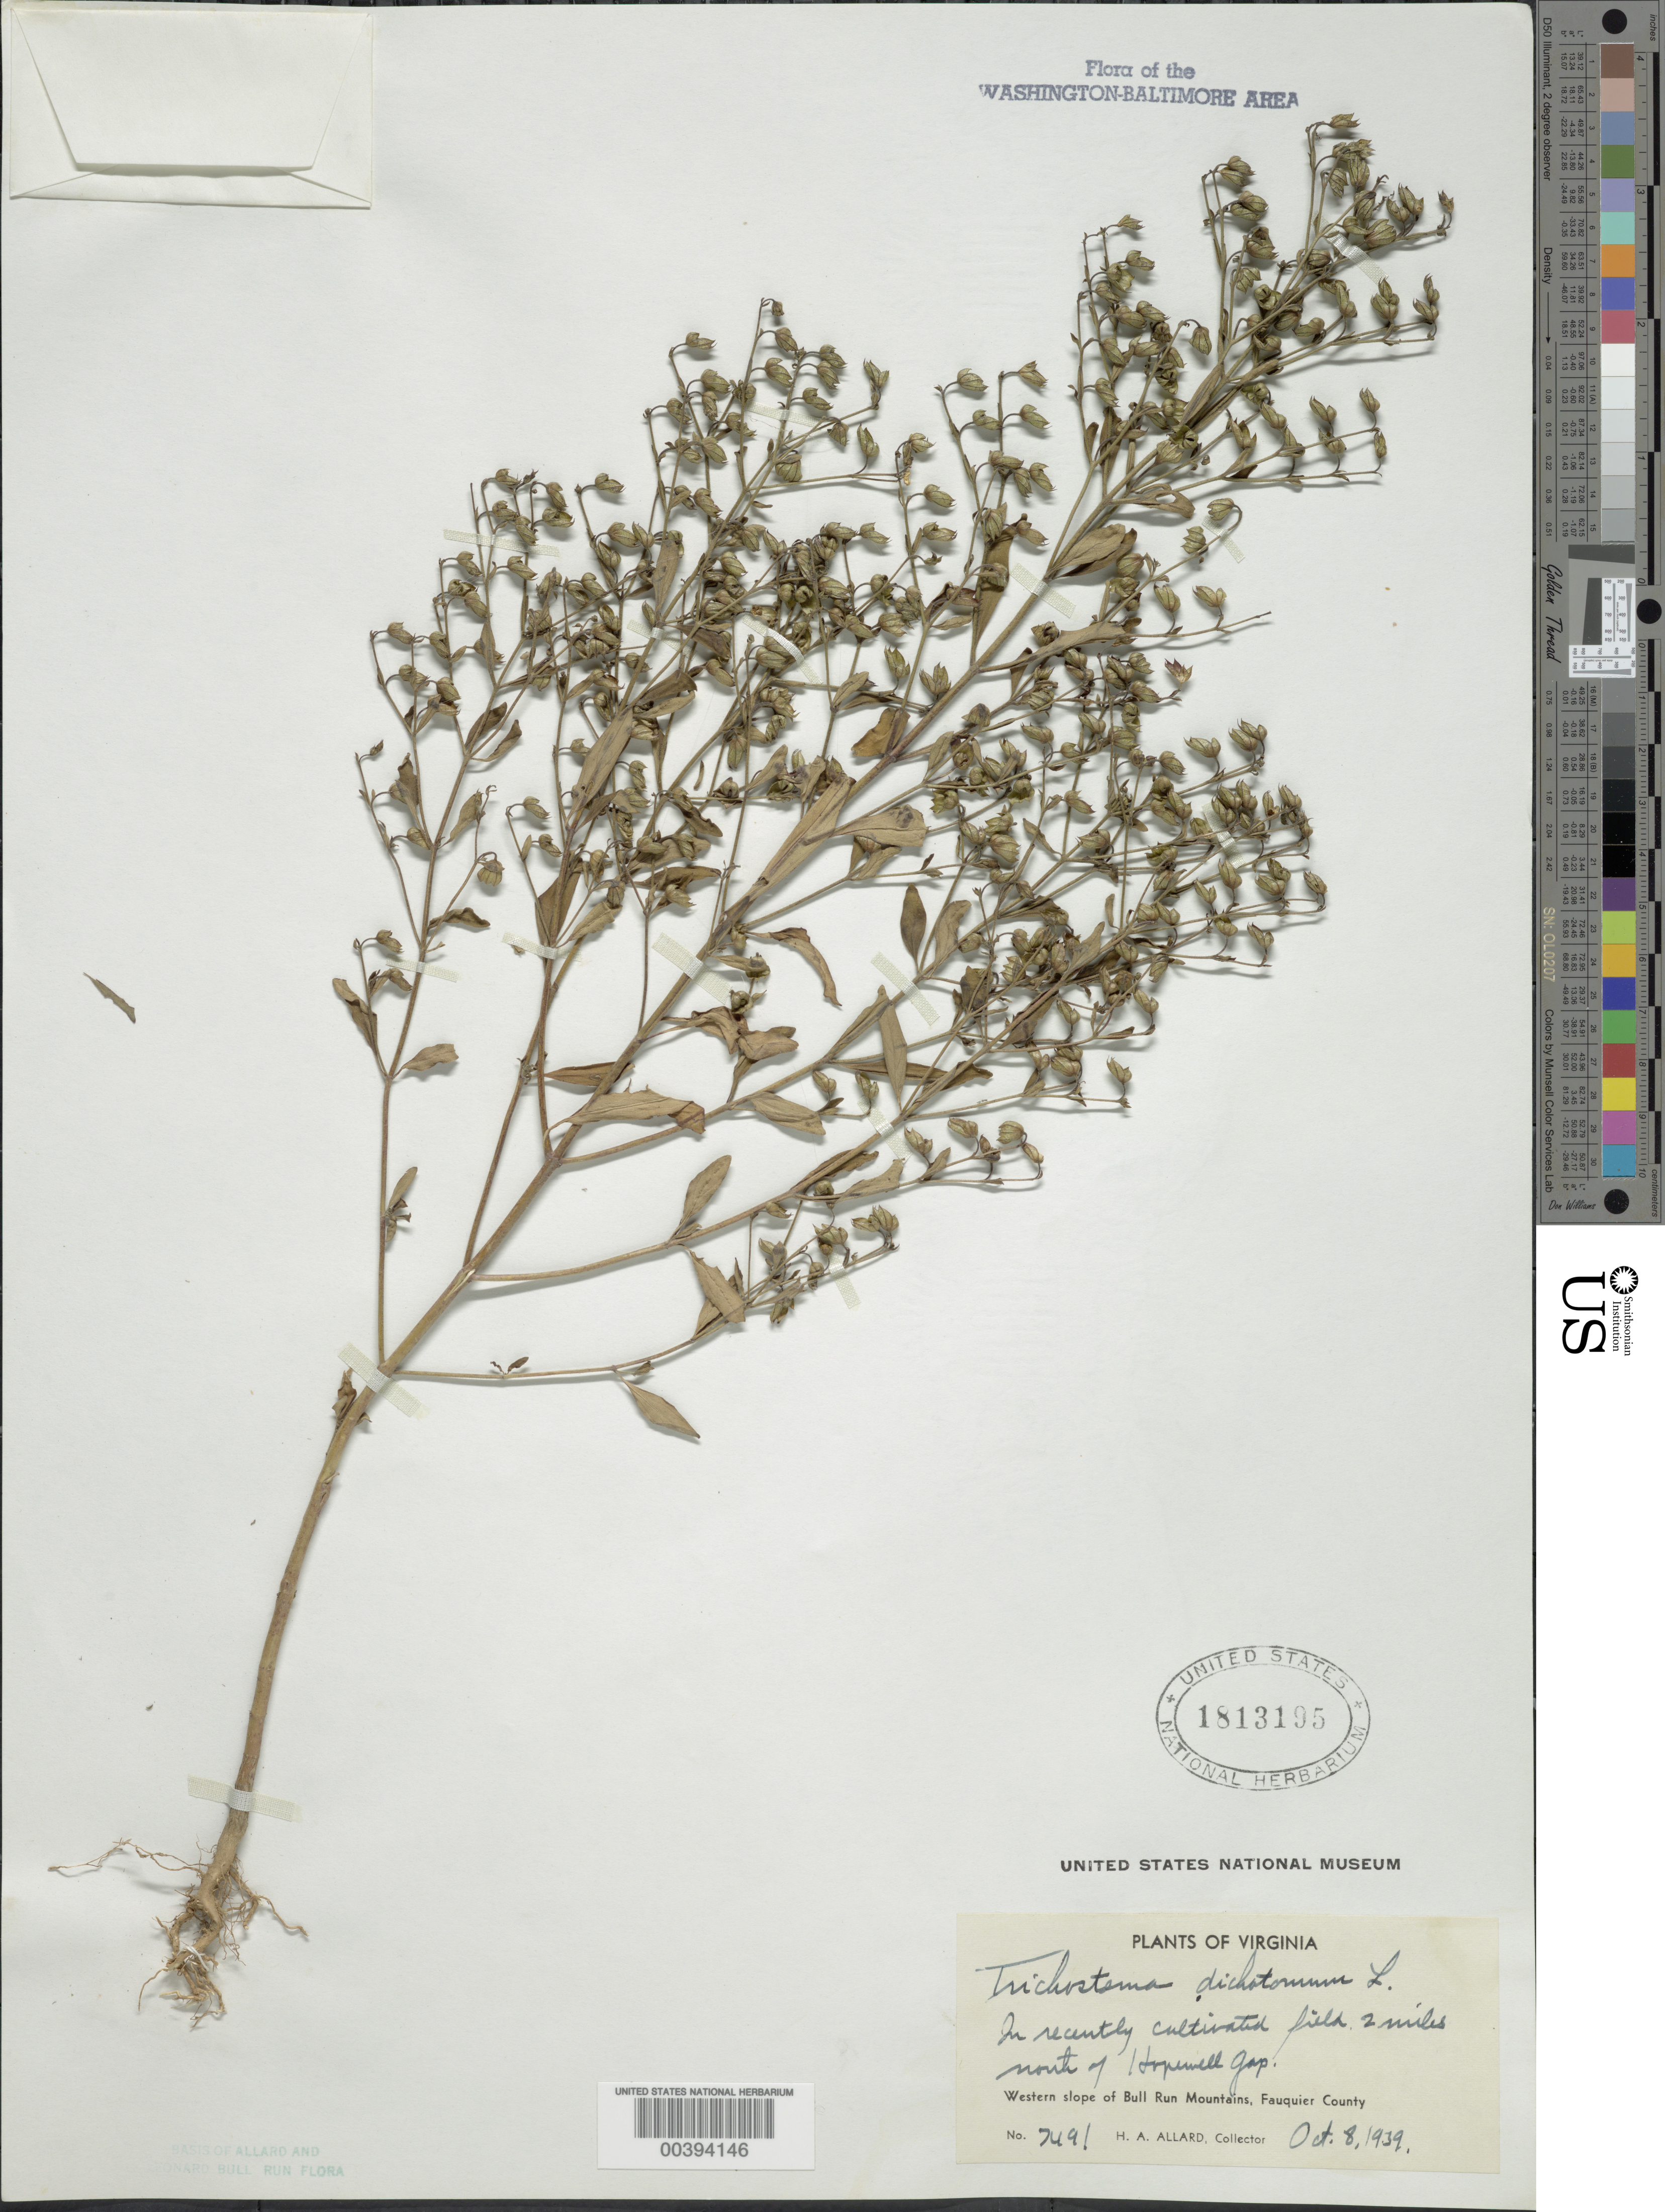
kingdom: Plantae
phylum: Tracheophyta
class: Magnoliopsida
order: Lamiales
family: Lamiaceae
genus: Trichostema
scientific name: Trichostema dichotomum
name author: L.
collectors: H. A. Allard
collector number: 7491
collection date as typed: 08 Oct 1939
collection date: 1939-10-08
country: United States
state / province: Virginia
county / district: Fauquier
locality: North of Hopewell Gap western slope of Bull Run Mts.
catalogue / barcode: US 1813195